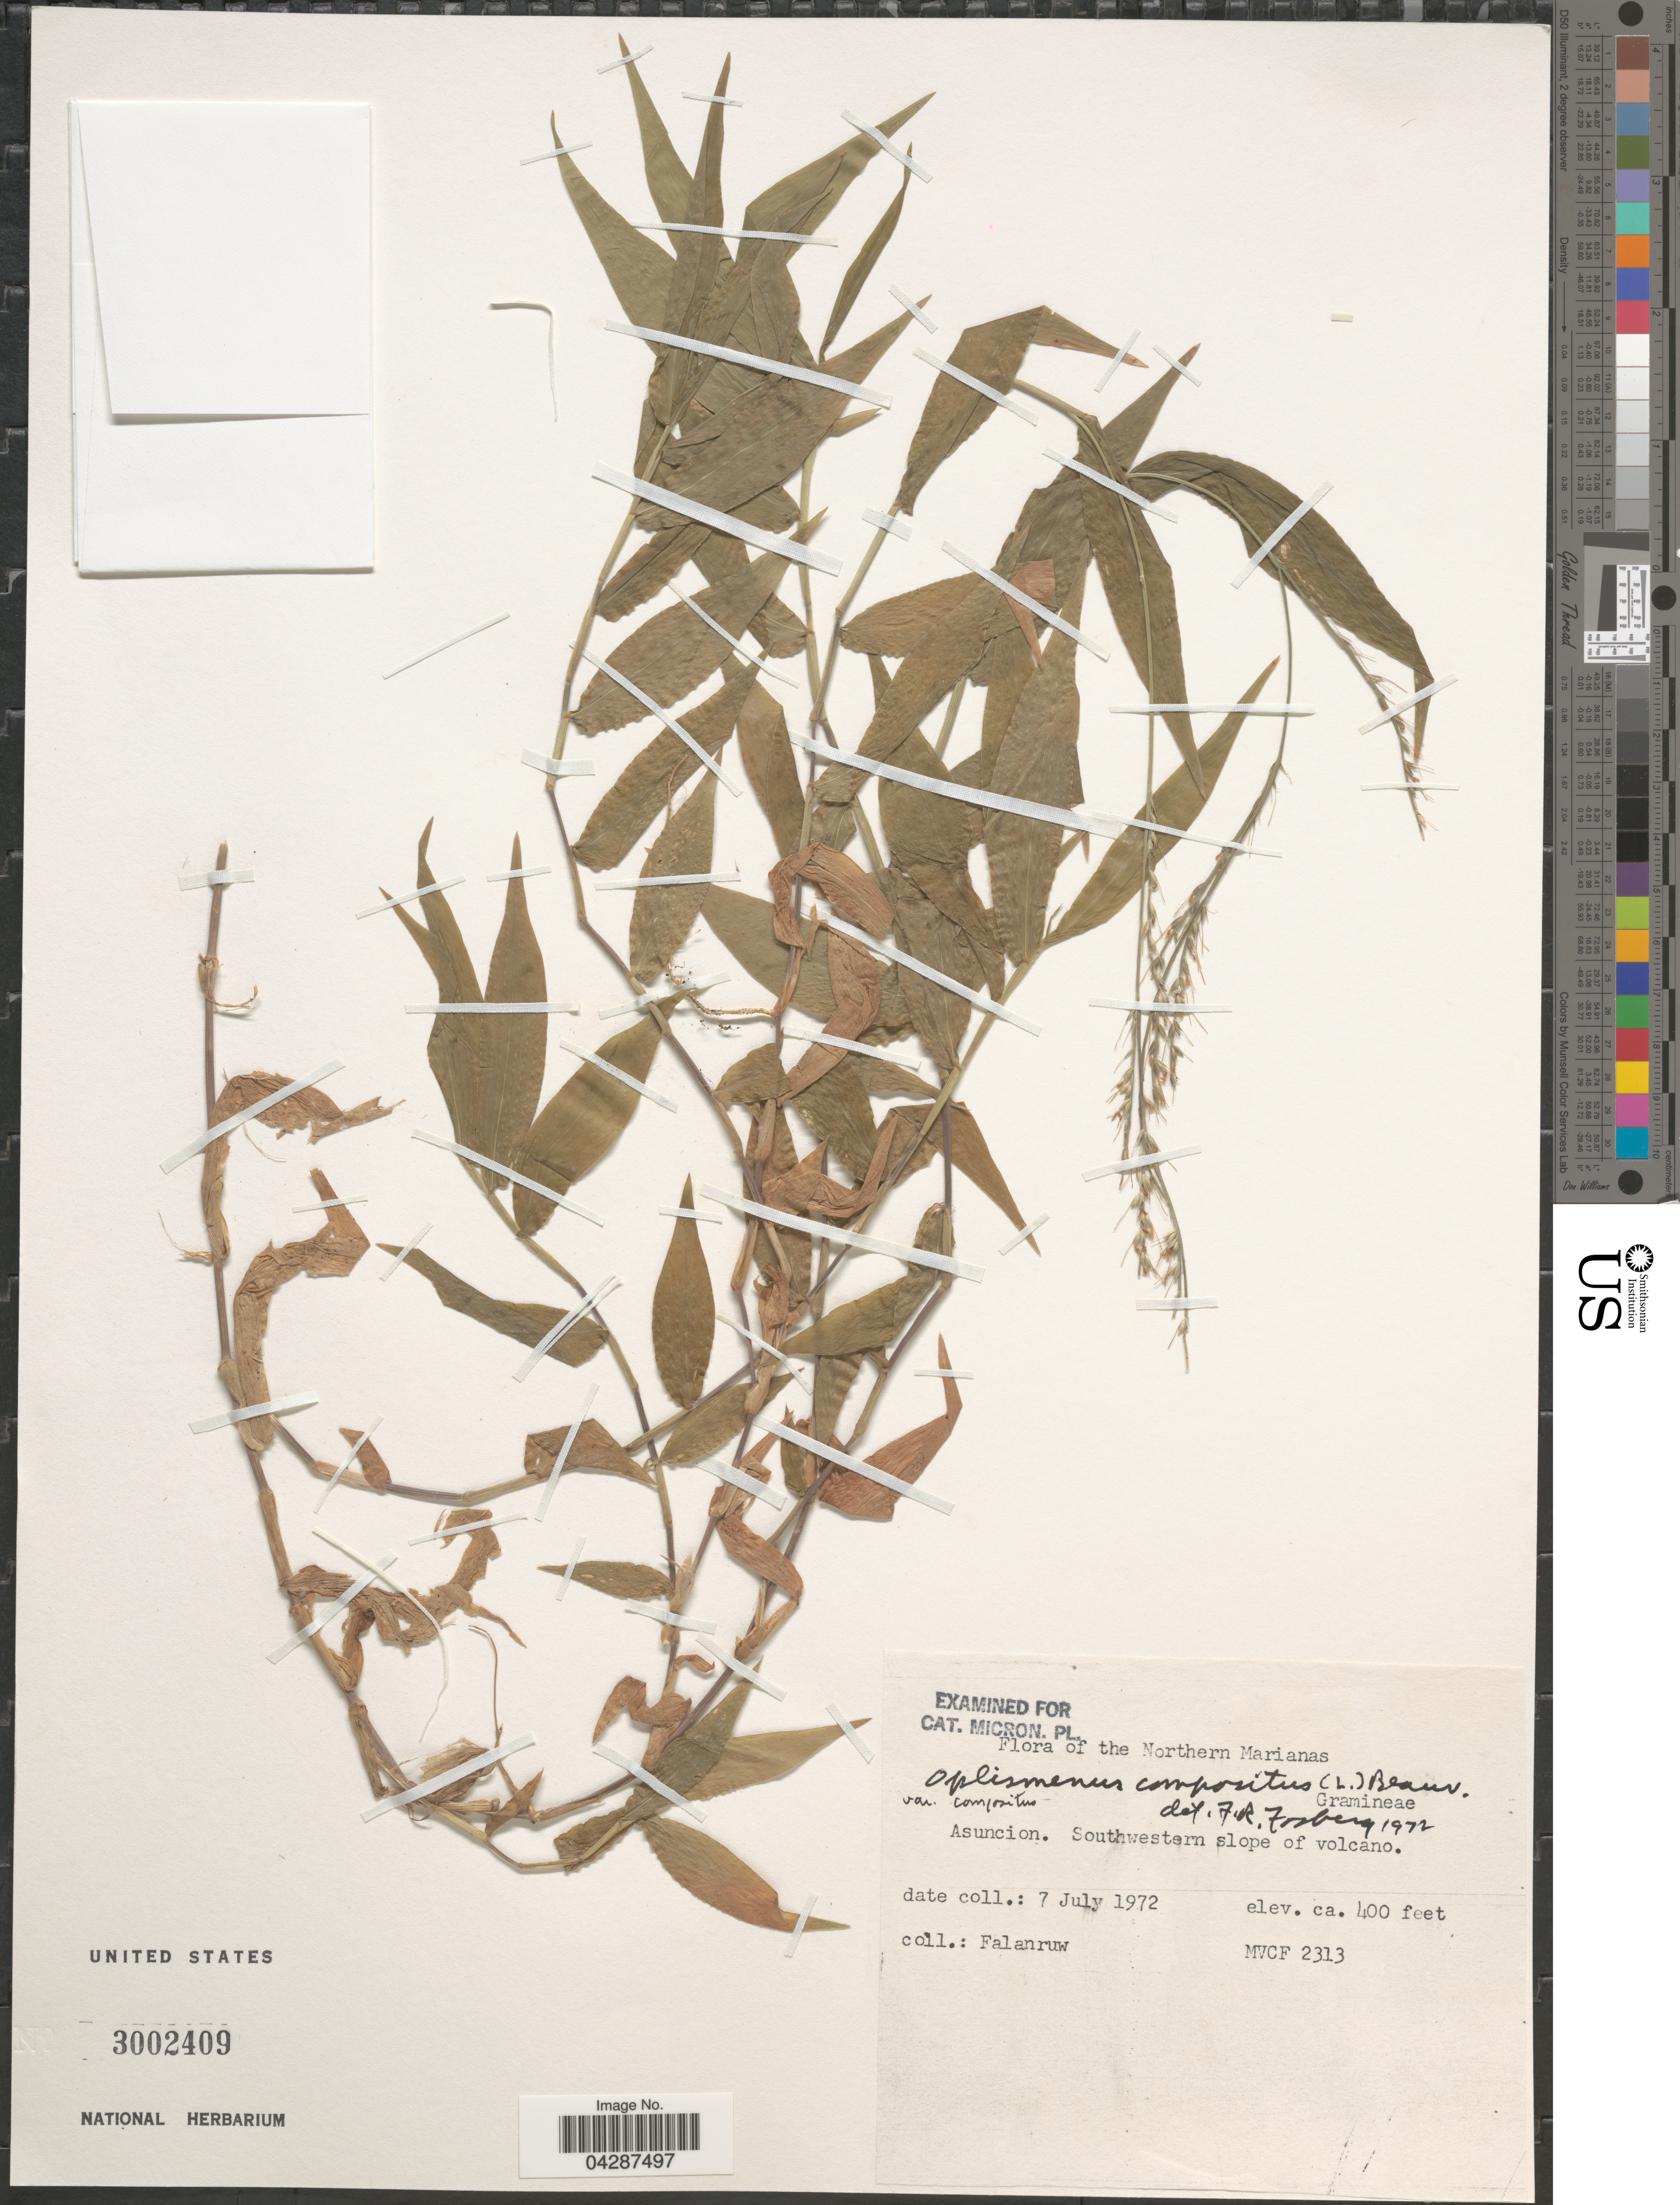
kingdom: Plantae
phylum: Tracheophyta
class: Liliopsida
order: Poales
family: Poaceae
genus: Oplismenus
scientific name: Oplismenus compositus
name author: (L.) P. Beauv.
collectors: Falanruw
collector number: MVCF2313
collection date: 1972-07-07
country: Northern Mariana Islands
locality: The Northern Marianas. Asuncion. Southwestern slope of volcano.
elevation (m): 122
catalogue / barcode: US 3002409